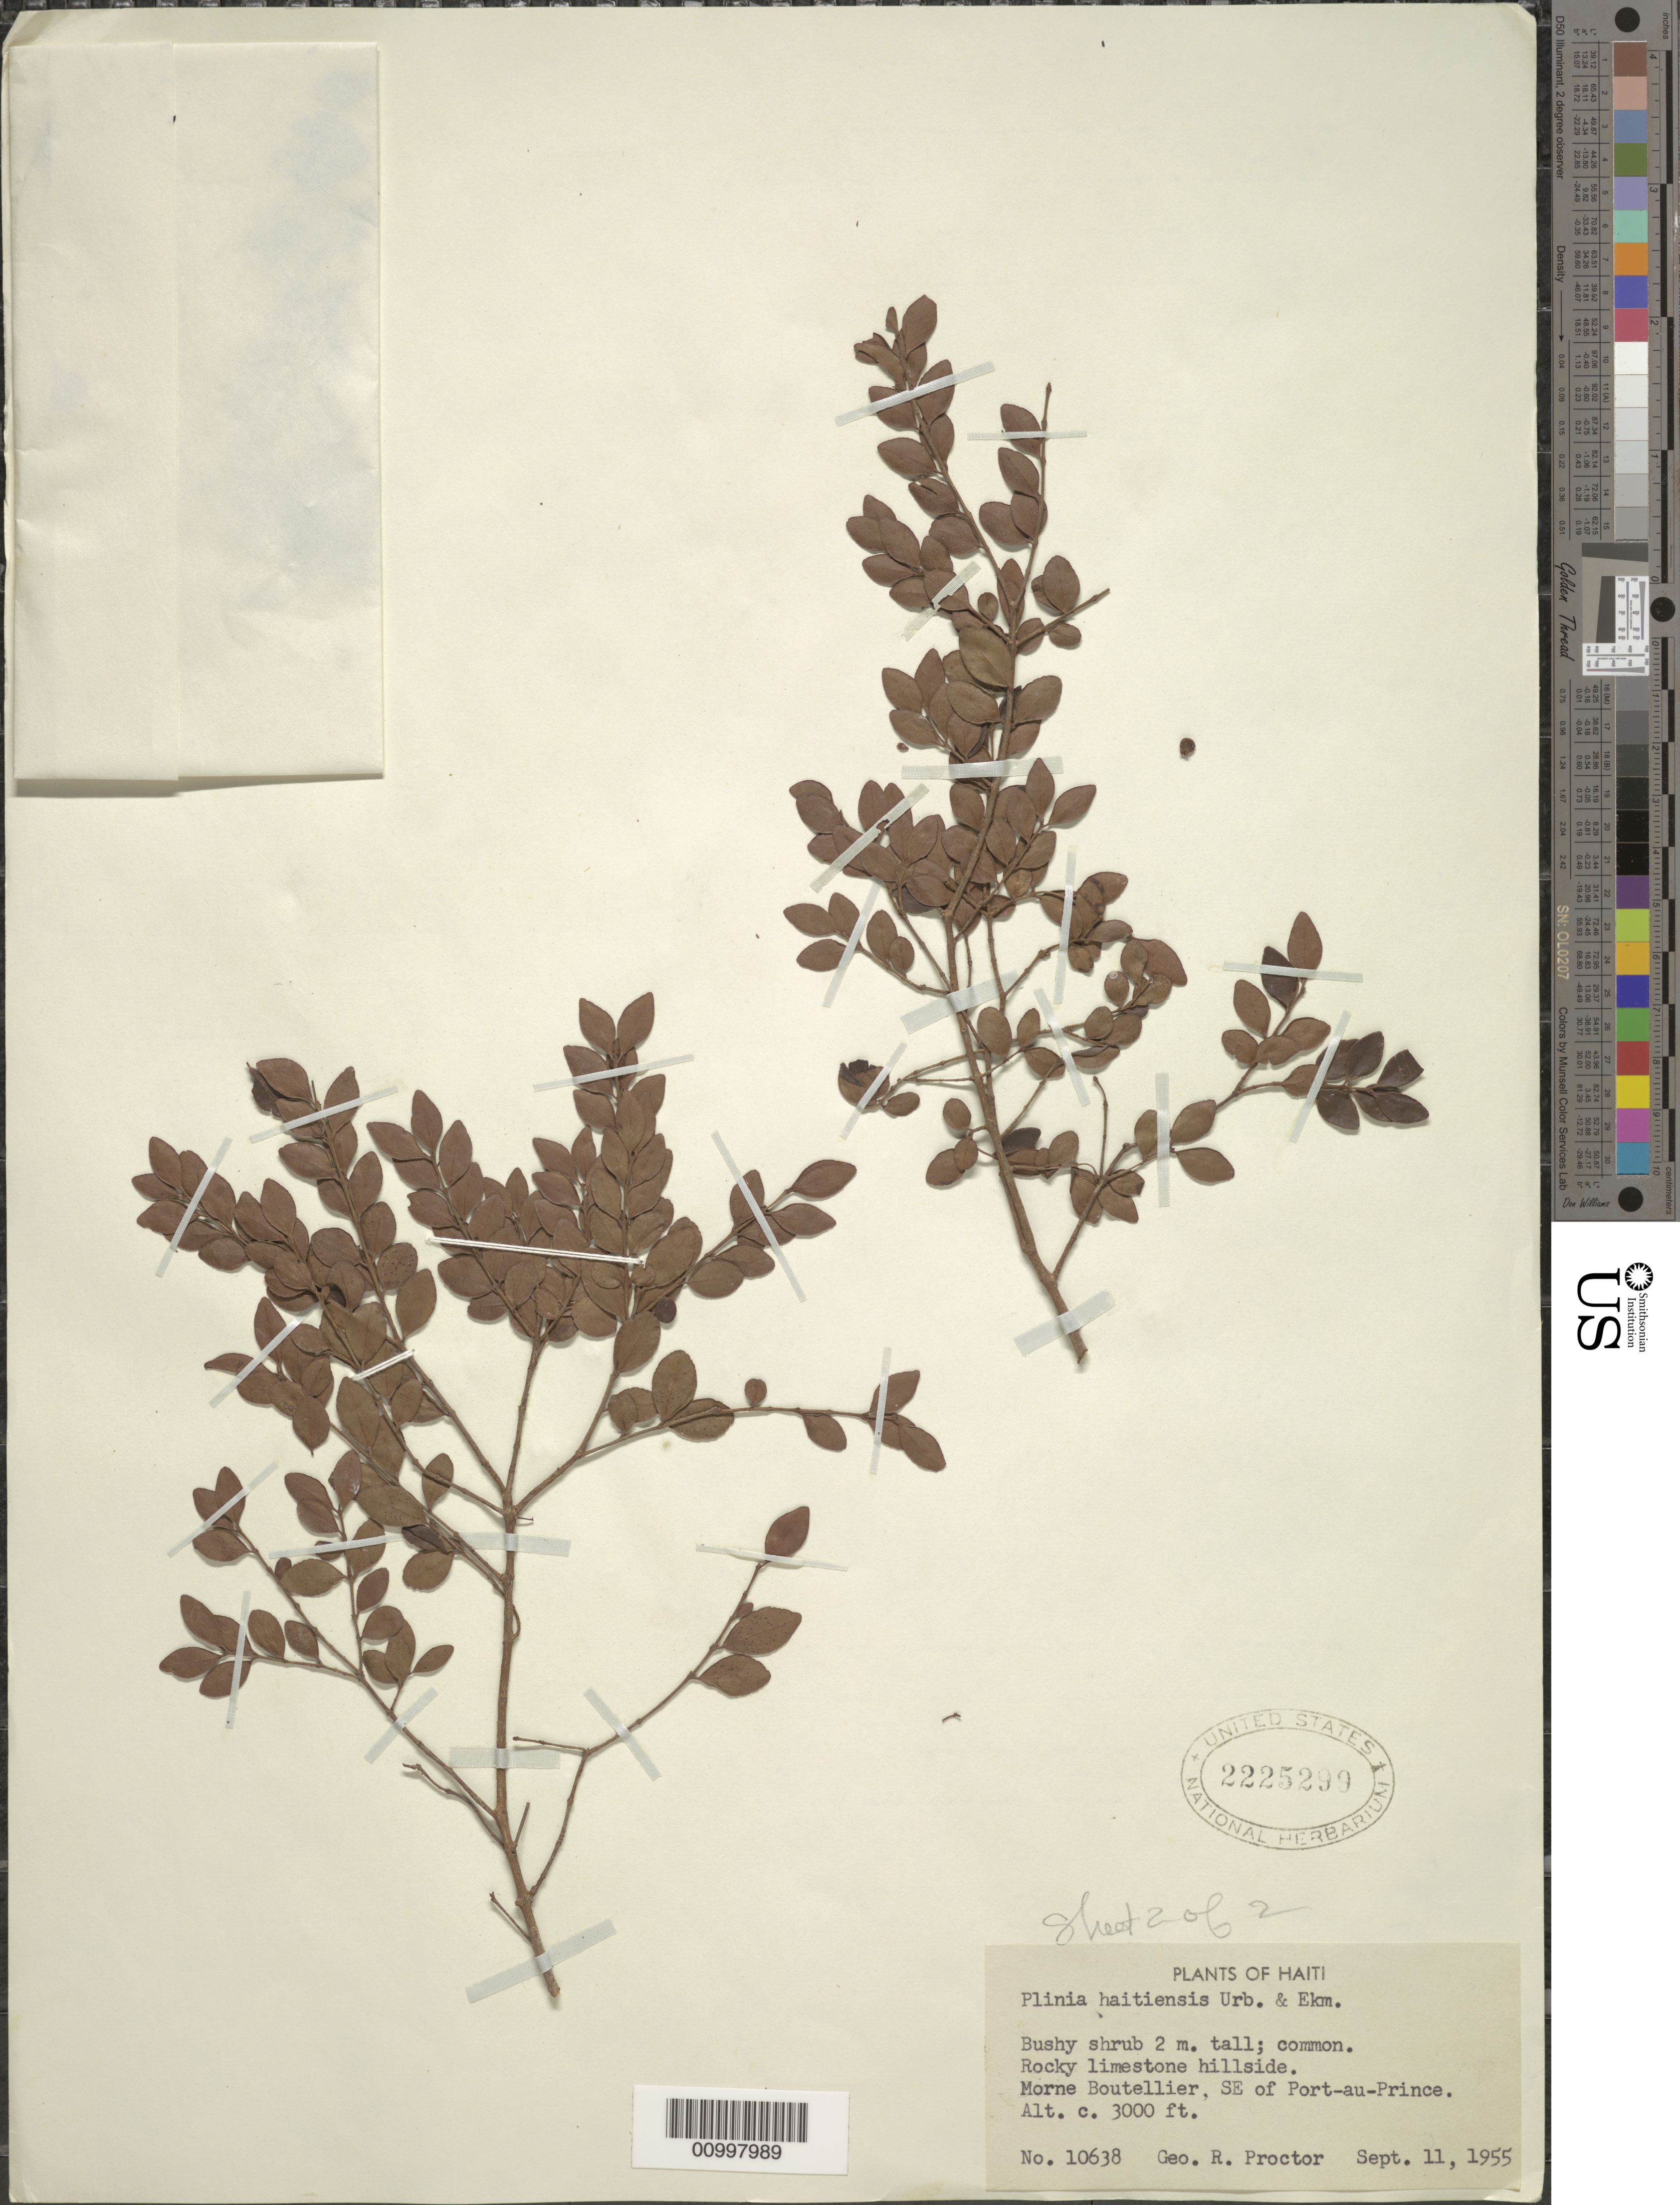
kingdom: Plantae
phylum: Tracheophyta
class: Magnoliopsida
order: Myrtales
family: Myrtaceae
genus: Plinia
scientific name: Plinia haitiensis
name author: Urb. & Ekman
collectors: G. R. Proctor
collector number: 10638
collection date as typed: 11 Sep 1955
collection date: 1955-09-11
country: Haiti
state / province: Óuest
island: Hispaniola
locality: Morne Boutellier, southeast of Port-au-Prince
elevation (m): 914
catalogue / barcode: US 2225299